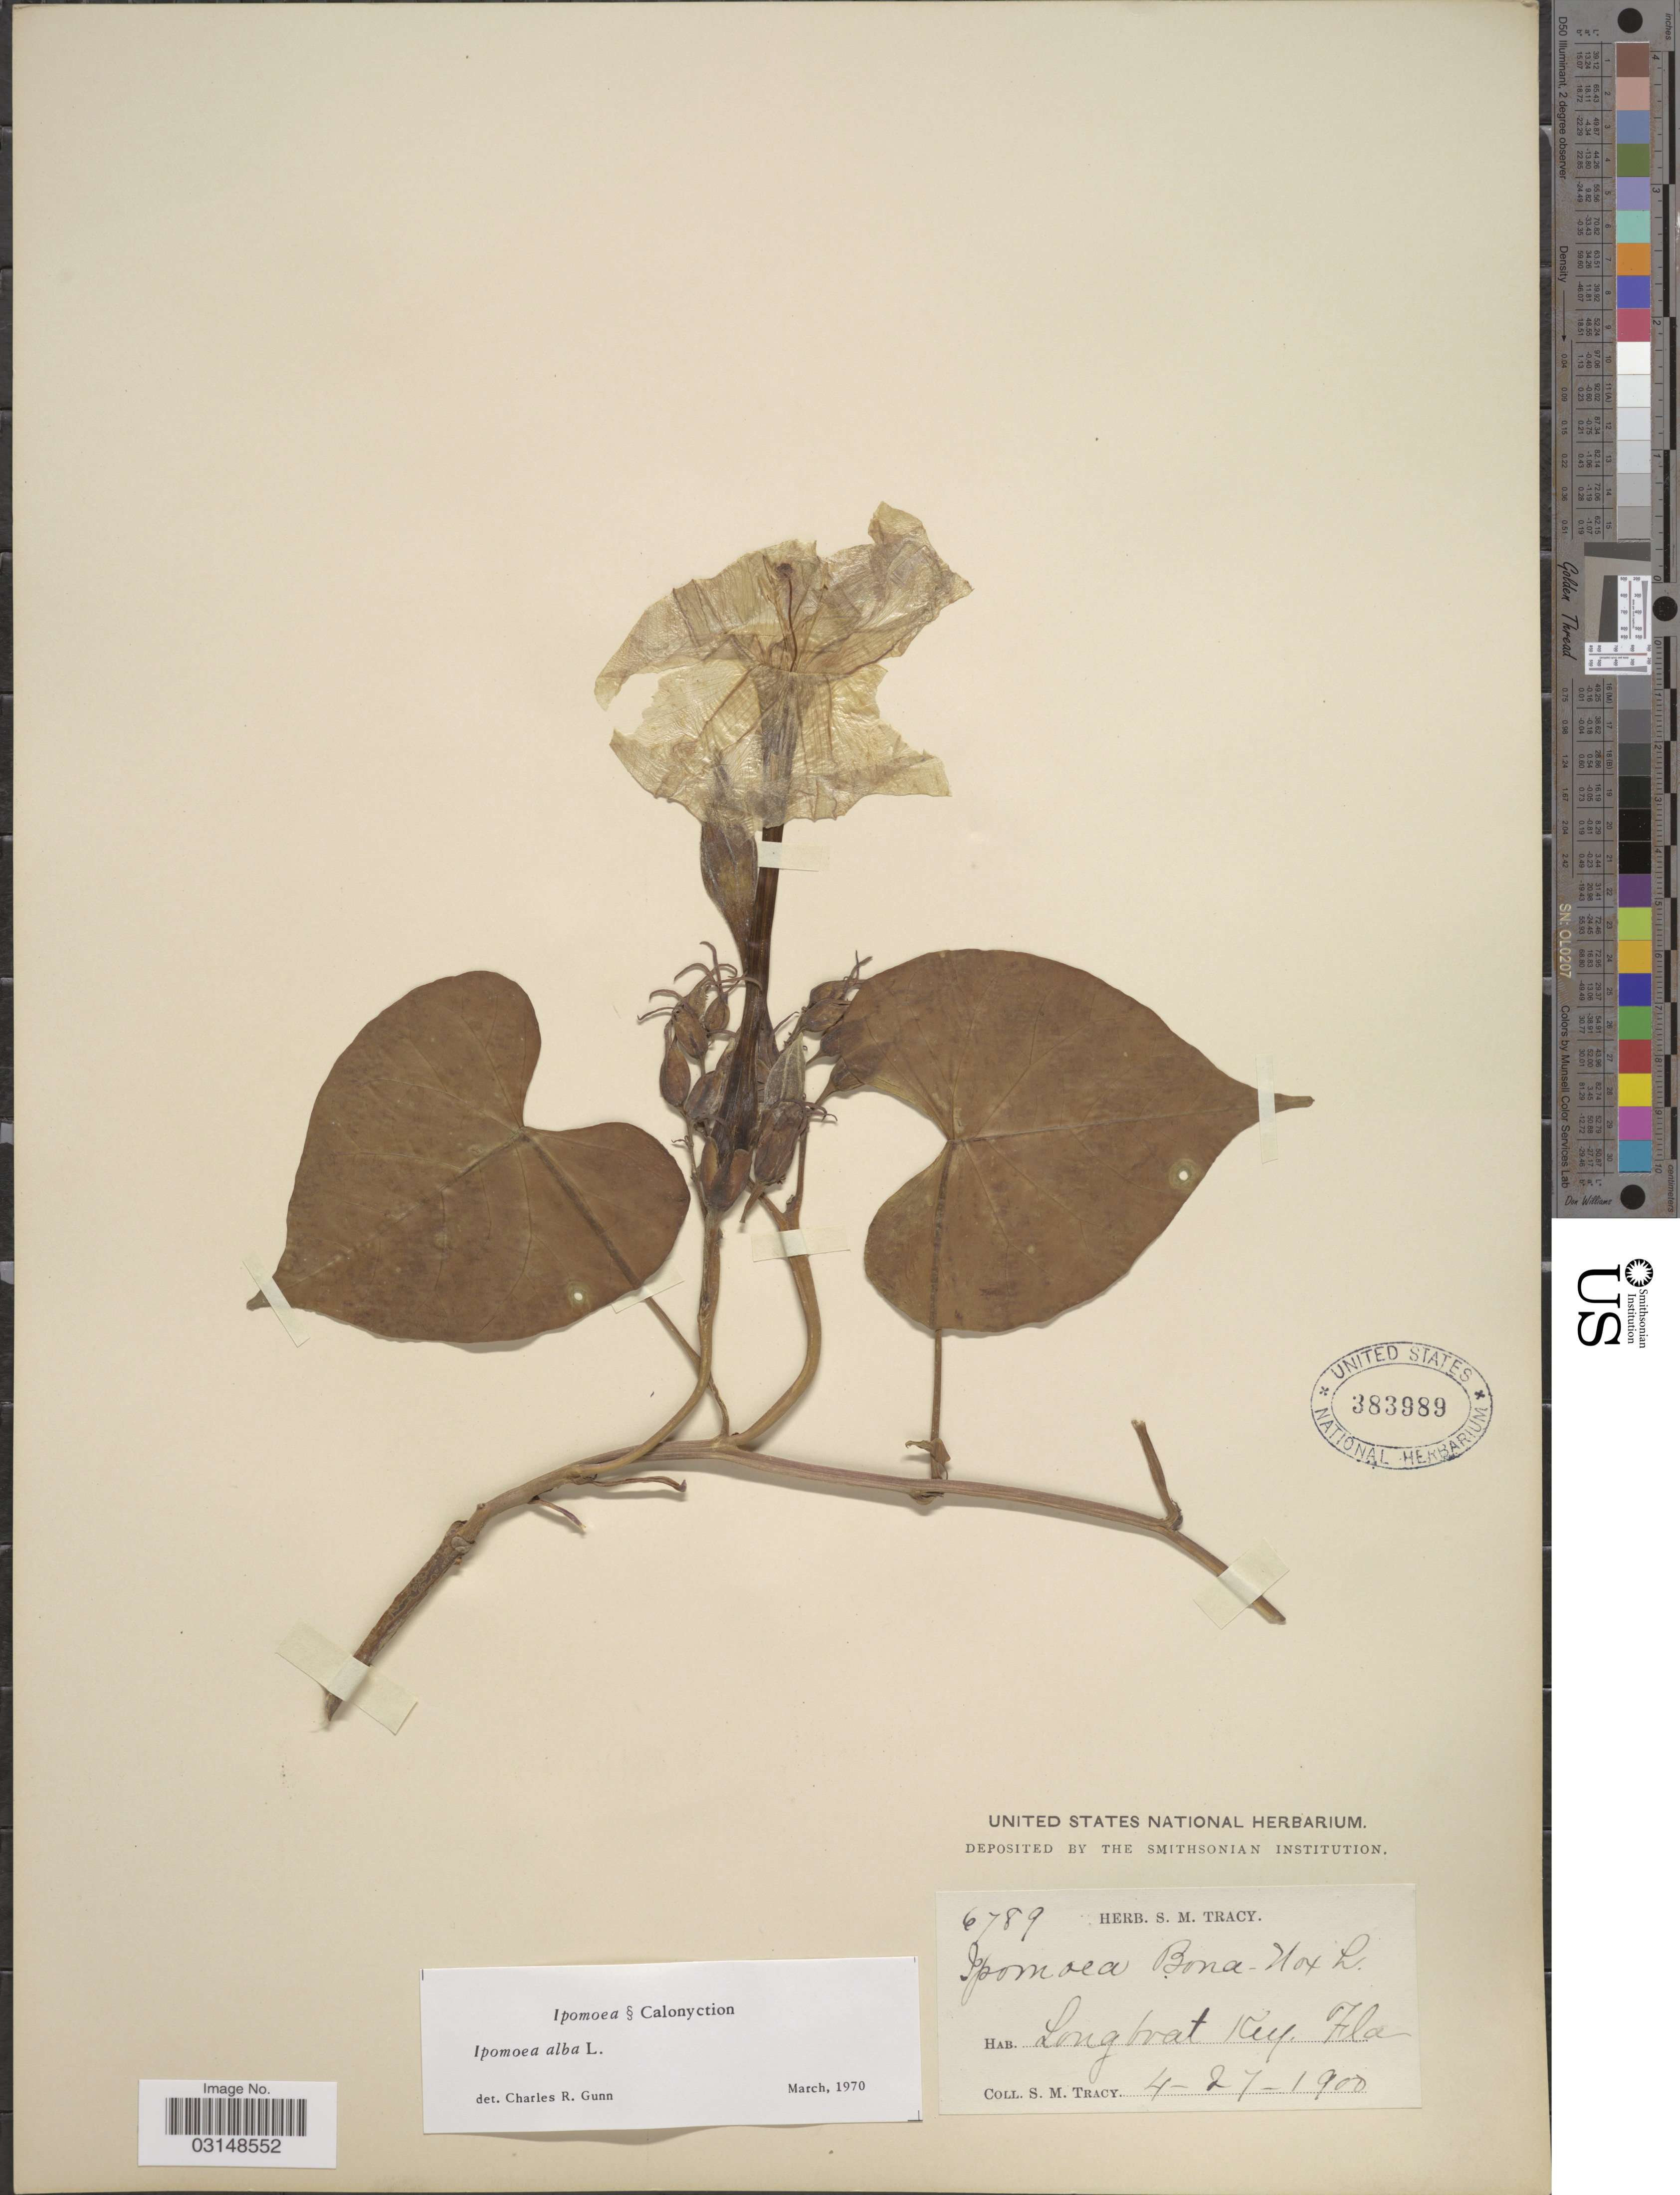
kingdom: Plantae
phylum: Tracheophyta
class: Magnoliopsida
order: Solanales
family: Convolvulaceae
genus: Ipomoea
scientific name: Ipomoea alba L.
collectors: S. M. Tracy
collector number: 6789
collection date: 1900-04-27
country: United States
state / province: Florida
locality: Longboat Key, Fla.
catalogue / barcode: US 383989